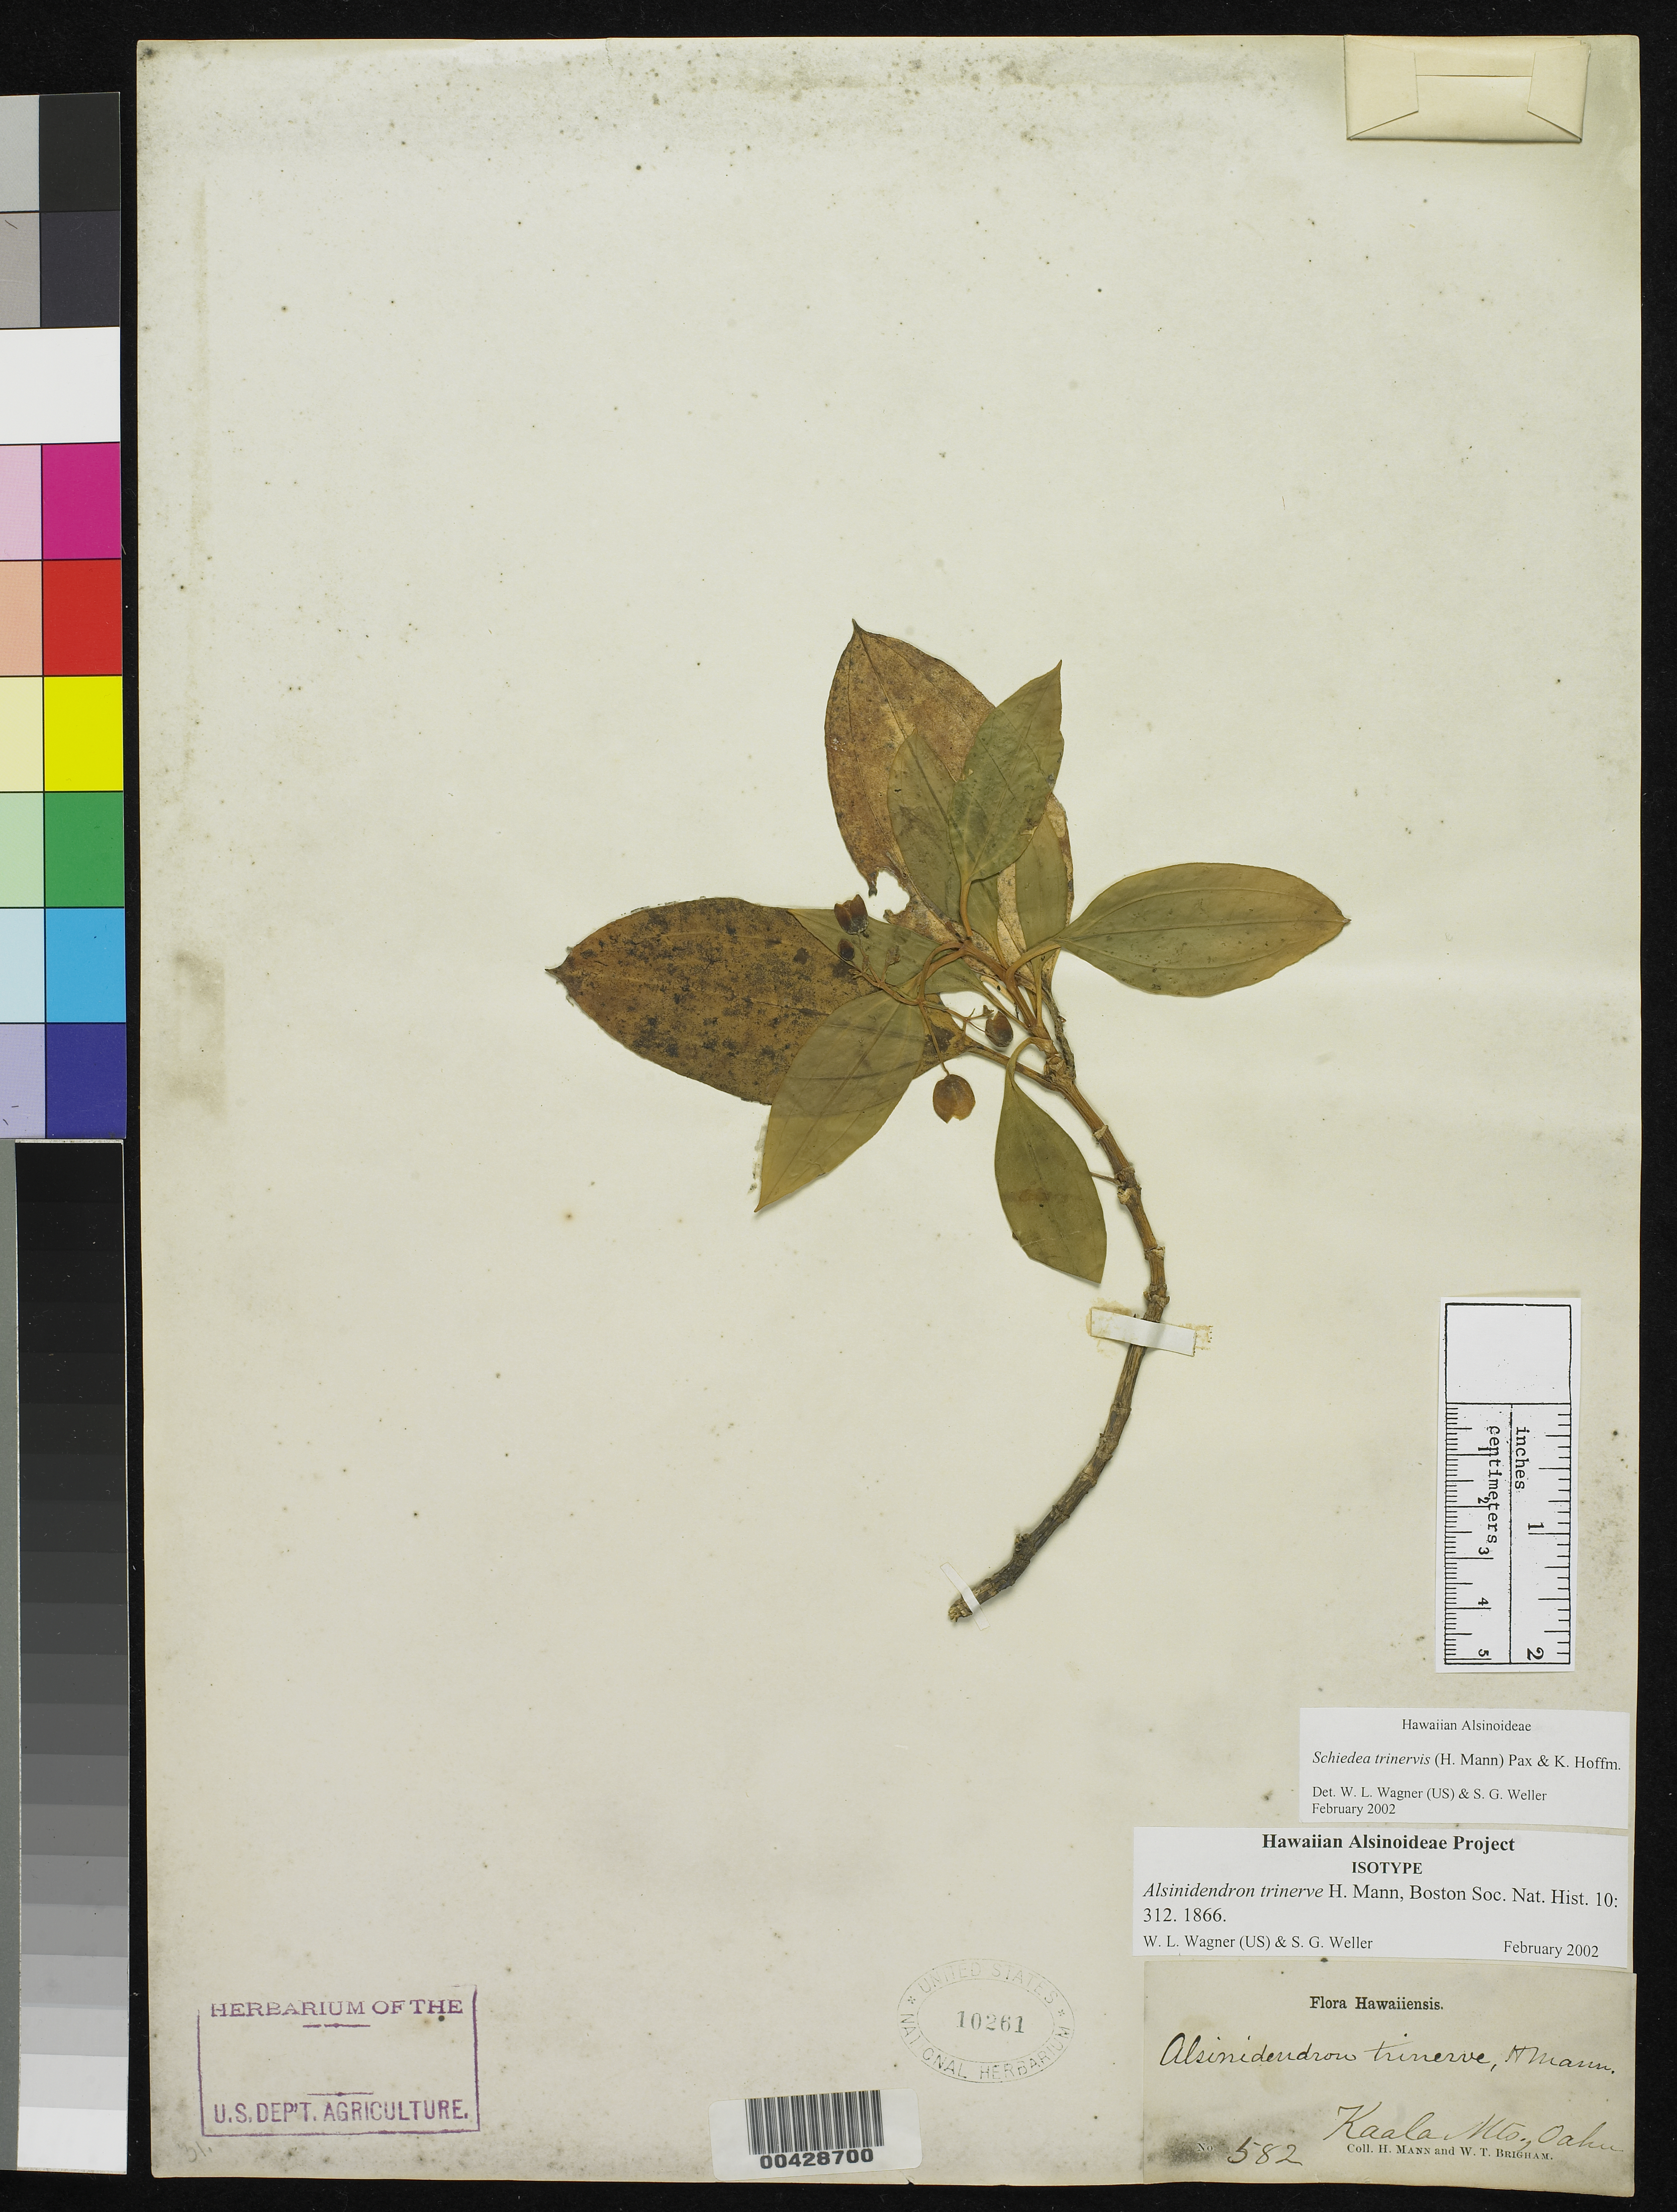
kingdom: Plantae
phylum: Tracheophyta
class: Magnoliopsida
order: Caryophyllales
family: Caryophyllaceae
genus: Alsinidendron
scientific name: Alsinidendron trinerve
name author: H. Mann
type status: Isotype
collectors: H. Mann & W. T. Brigham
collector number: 582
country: United States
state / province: Hawaii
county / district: Honolulu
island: Oahu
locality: Kaala Mts., Oahu.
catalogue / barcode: US 10261